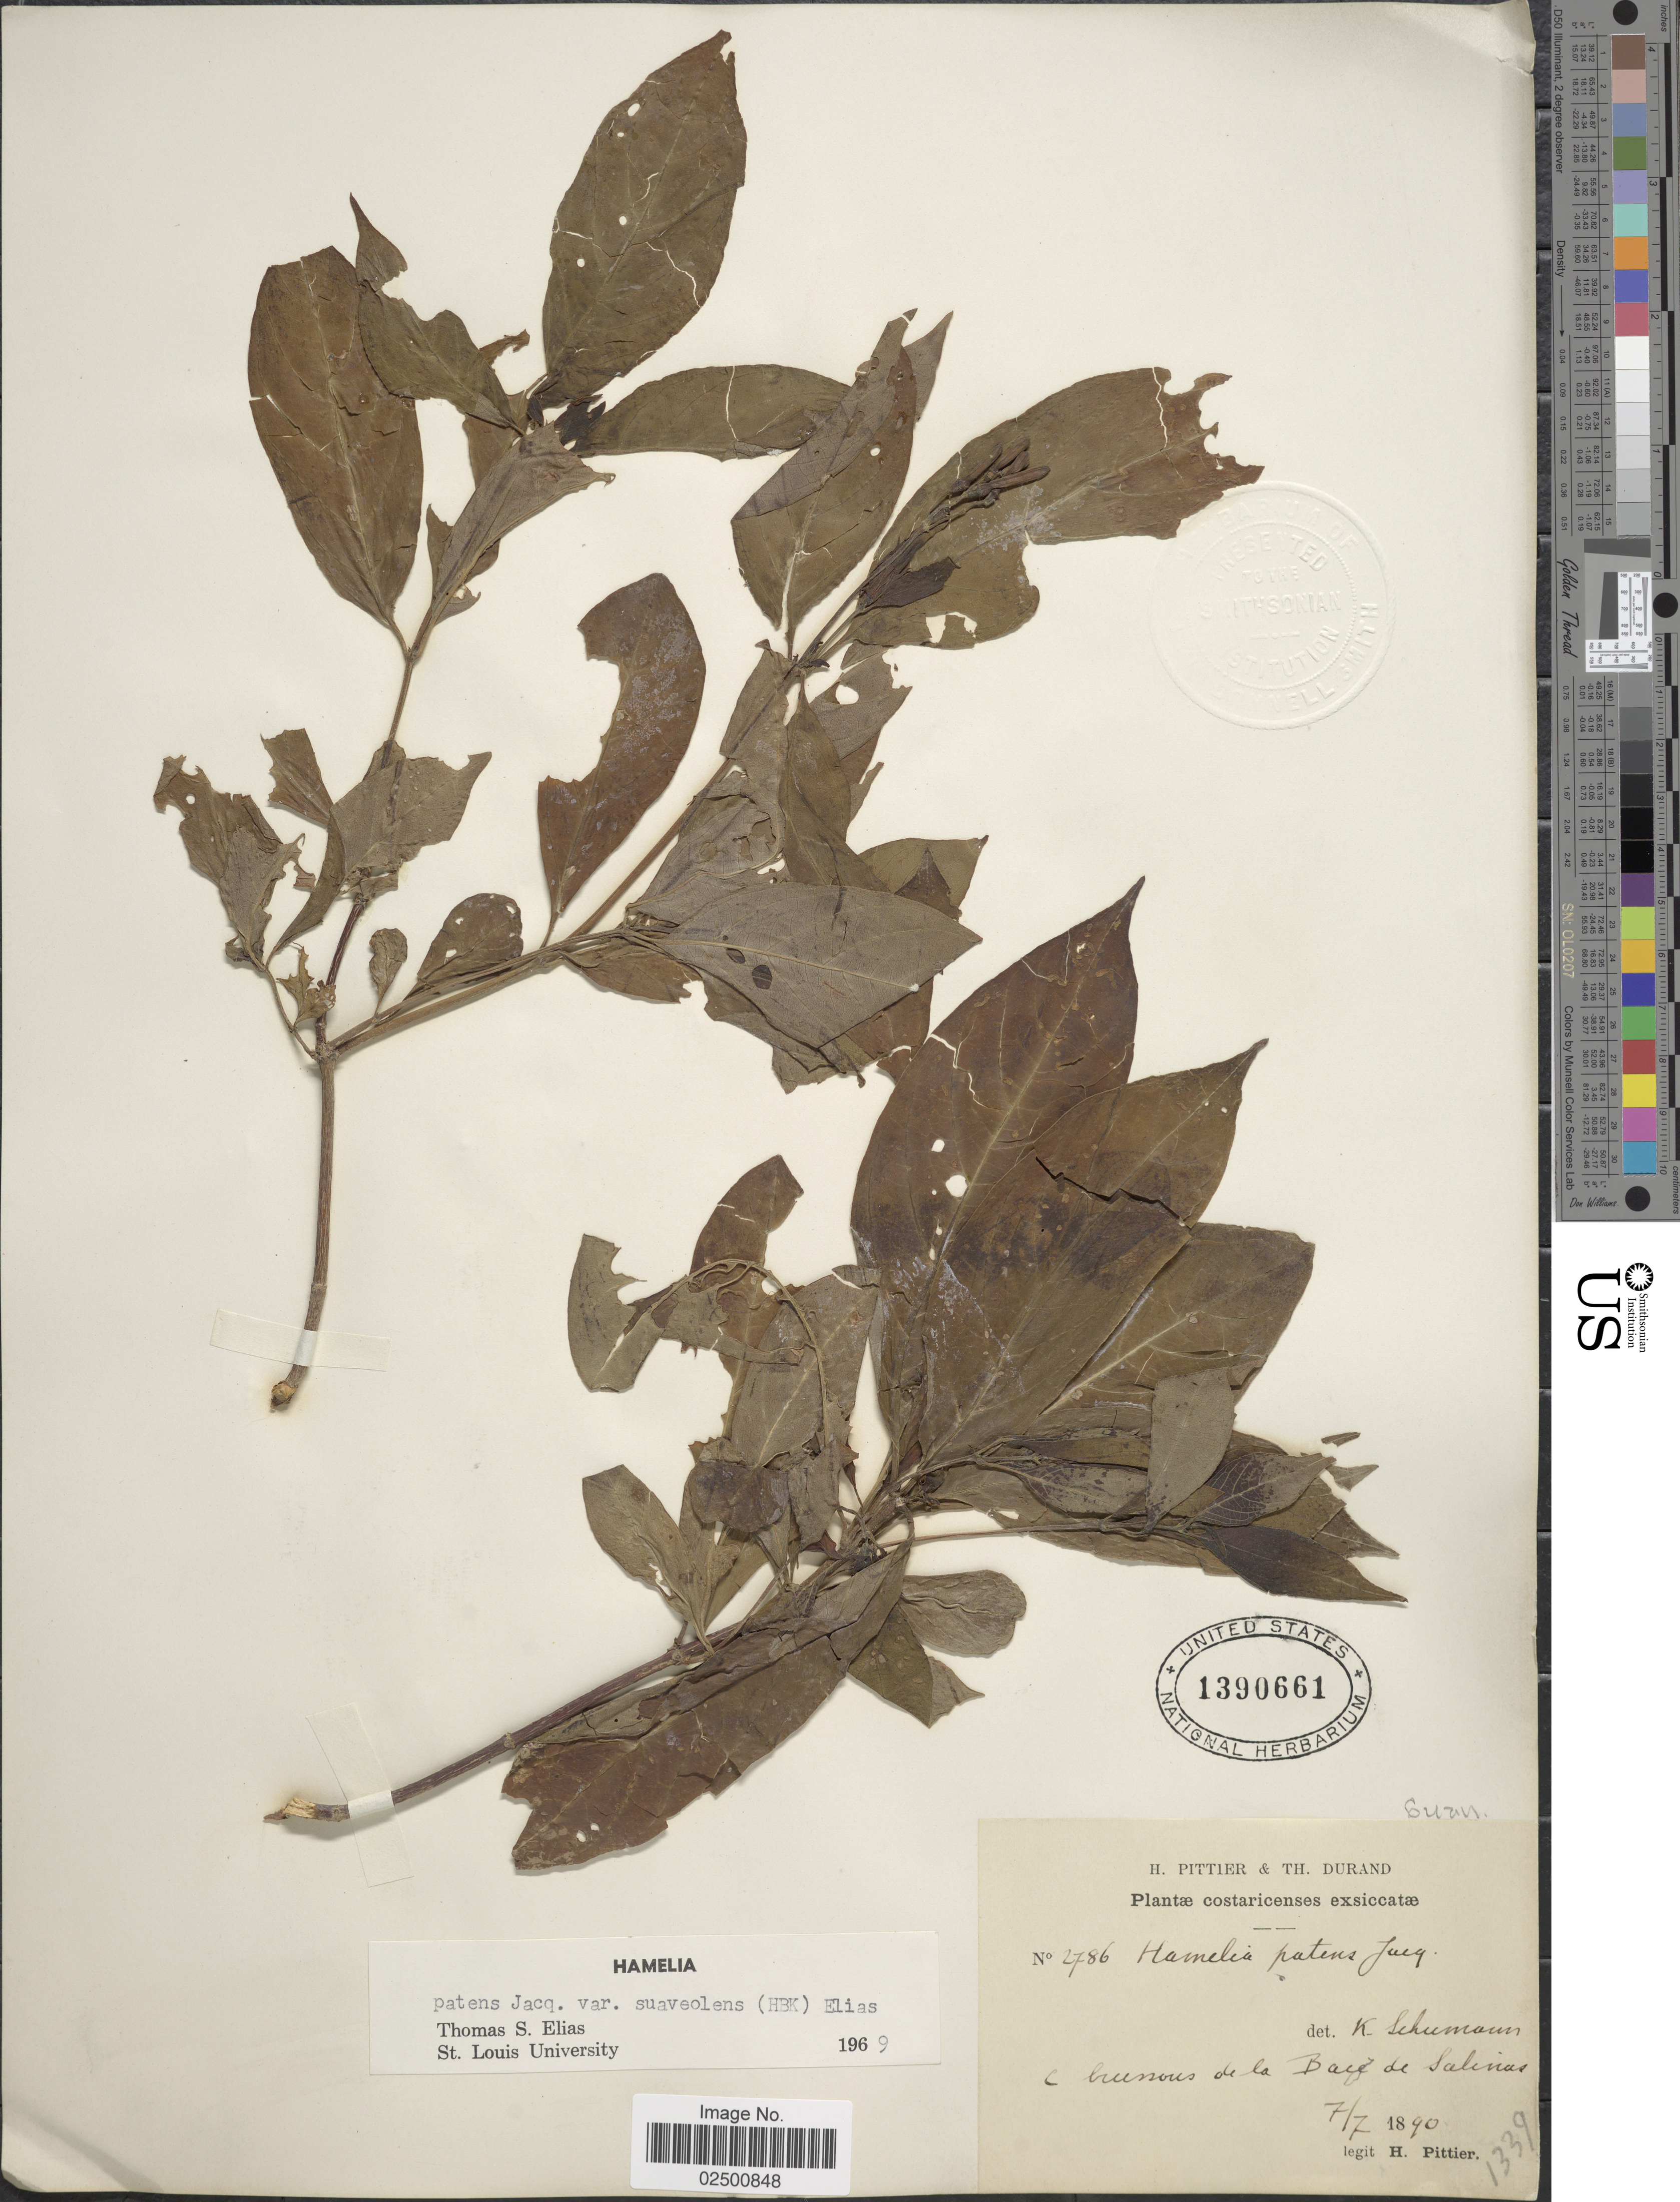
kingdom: Plantae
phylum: Tracheophyta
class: Magnoliopsida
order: Gentianales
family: Rubiaceae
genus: Hamelia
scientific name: Hamelia patens var. suaveolens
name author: (Kunth)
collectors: H. F. Pittier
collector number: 2786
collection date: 1890-07-07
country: Costa Rica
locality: Buissons de la Baie de Salinas [bushes at Salinas Bay]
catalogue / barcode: US 1390661